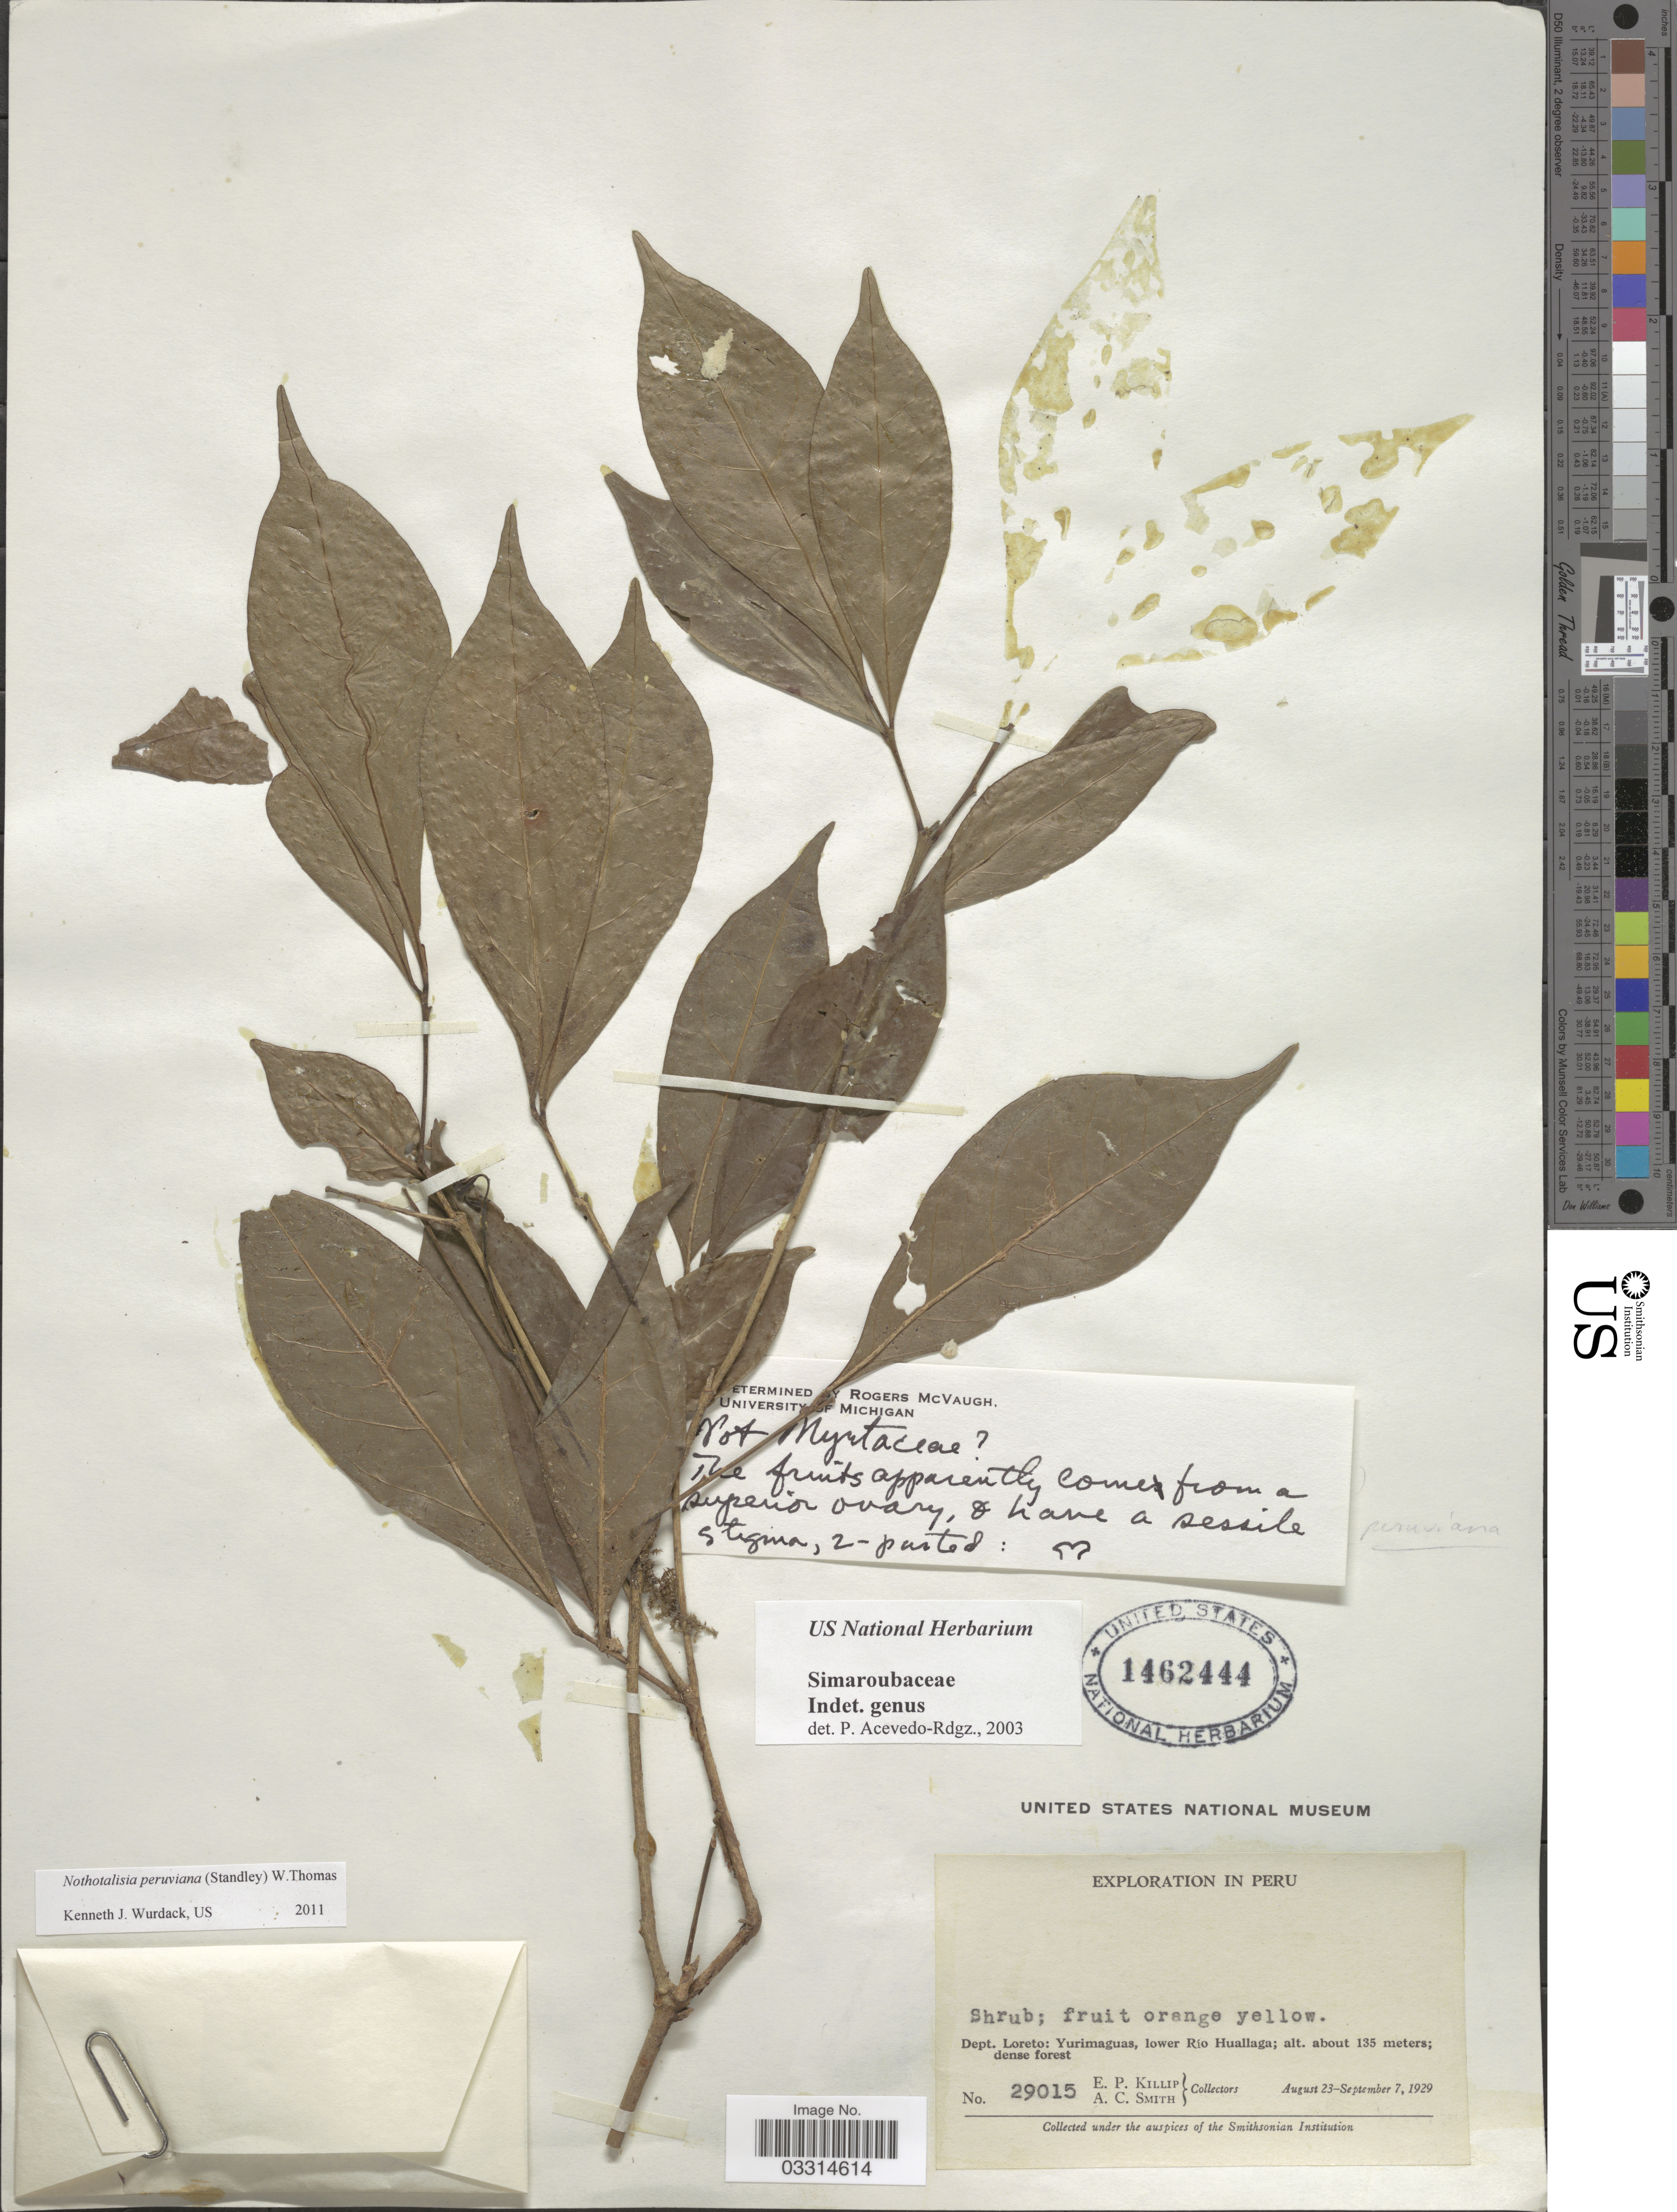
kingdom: Plantae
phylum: Tracheophyta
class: Magnoliopsida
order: Picramniales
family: Picramniaceae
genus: Nothotalisia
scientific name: Nothotalisia peruviana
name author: (Standl.) W.W. Thomas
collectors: E. P. Killip & A. C. Smith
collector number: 29015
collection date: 1929-08-23/1929-09-07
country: Peru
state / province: Loreto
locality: Dept. Loreto: Yurimaguas, lower Río Huallaga.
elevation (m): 135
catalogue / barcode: US 1462444